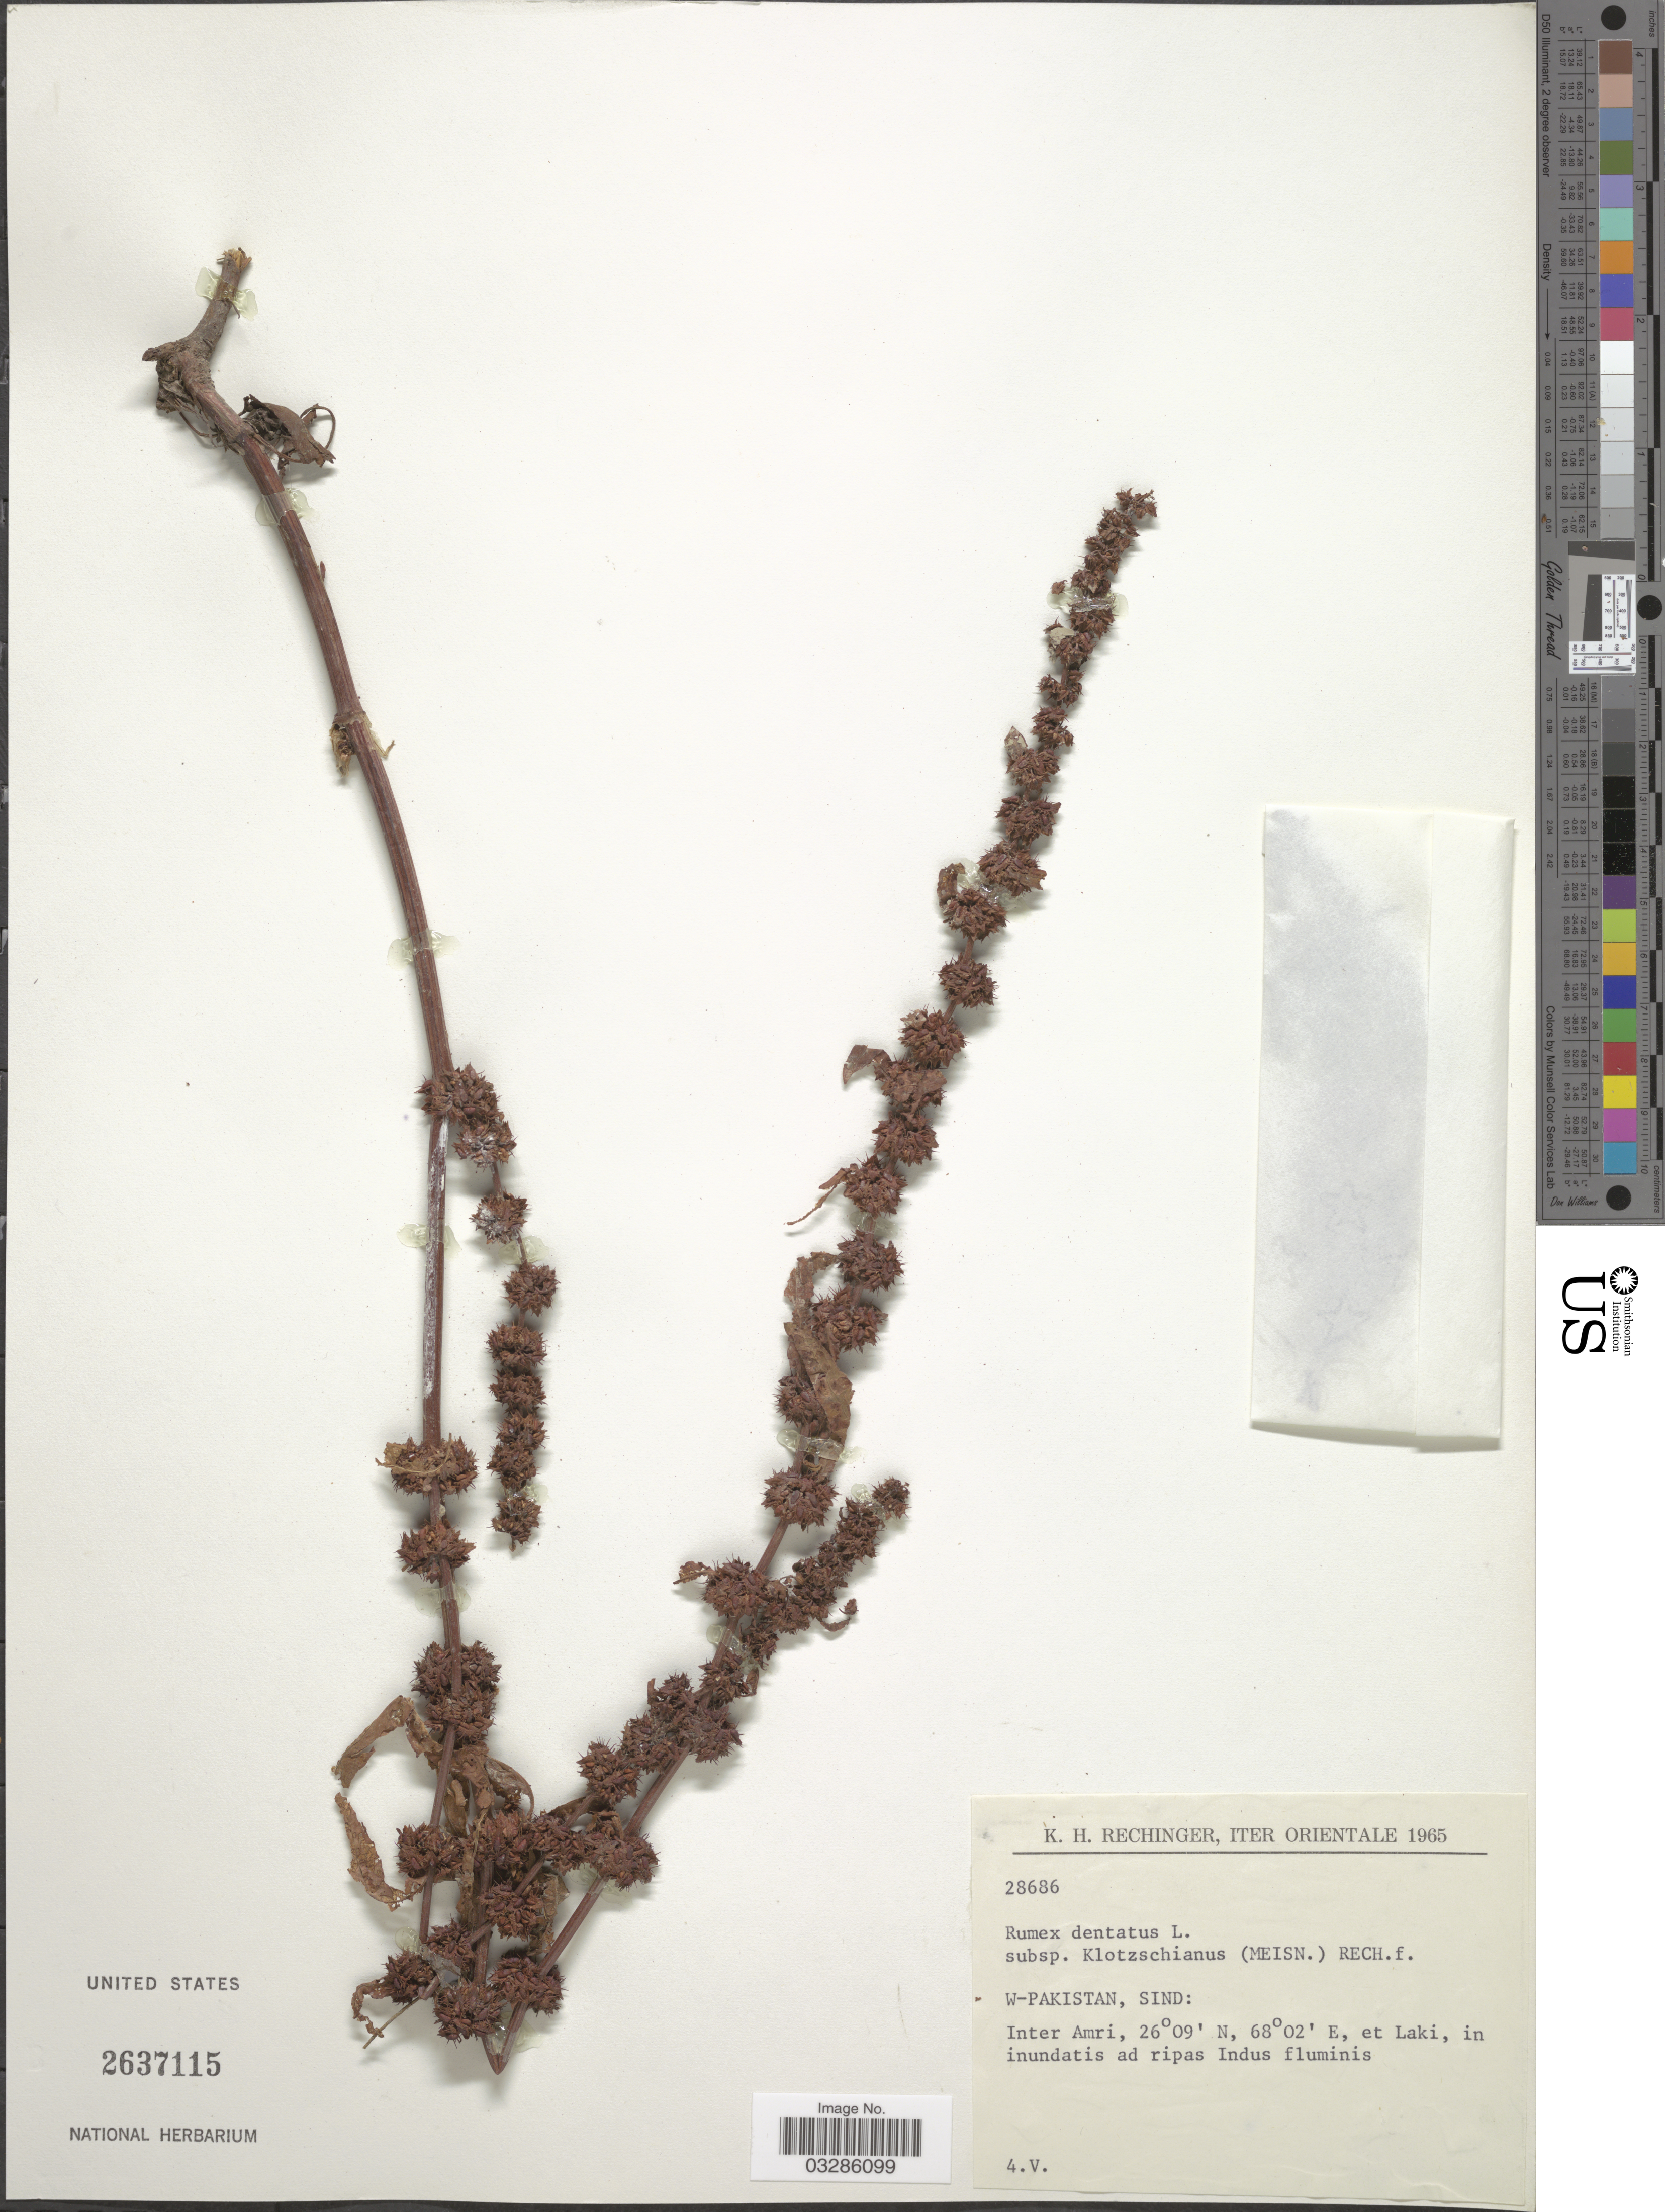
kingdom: Plantae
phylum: Tracheophyta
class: Magnoliopsida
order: Caryophyllales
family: Polygonaceae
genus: Rumex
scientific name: Rumex dentatus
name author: L.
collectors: K. H. Rechinger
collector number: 28686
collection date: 1965-05-04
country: Pakistan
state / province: Sindh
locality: W-Pakistan, Sind. Inter Amri, et Laki, in inundatis ad ripas Indus fluminis.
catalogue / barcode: US 2637115